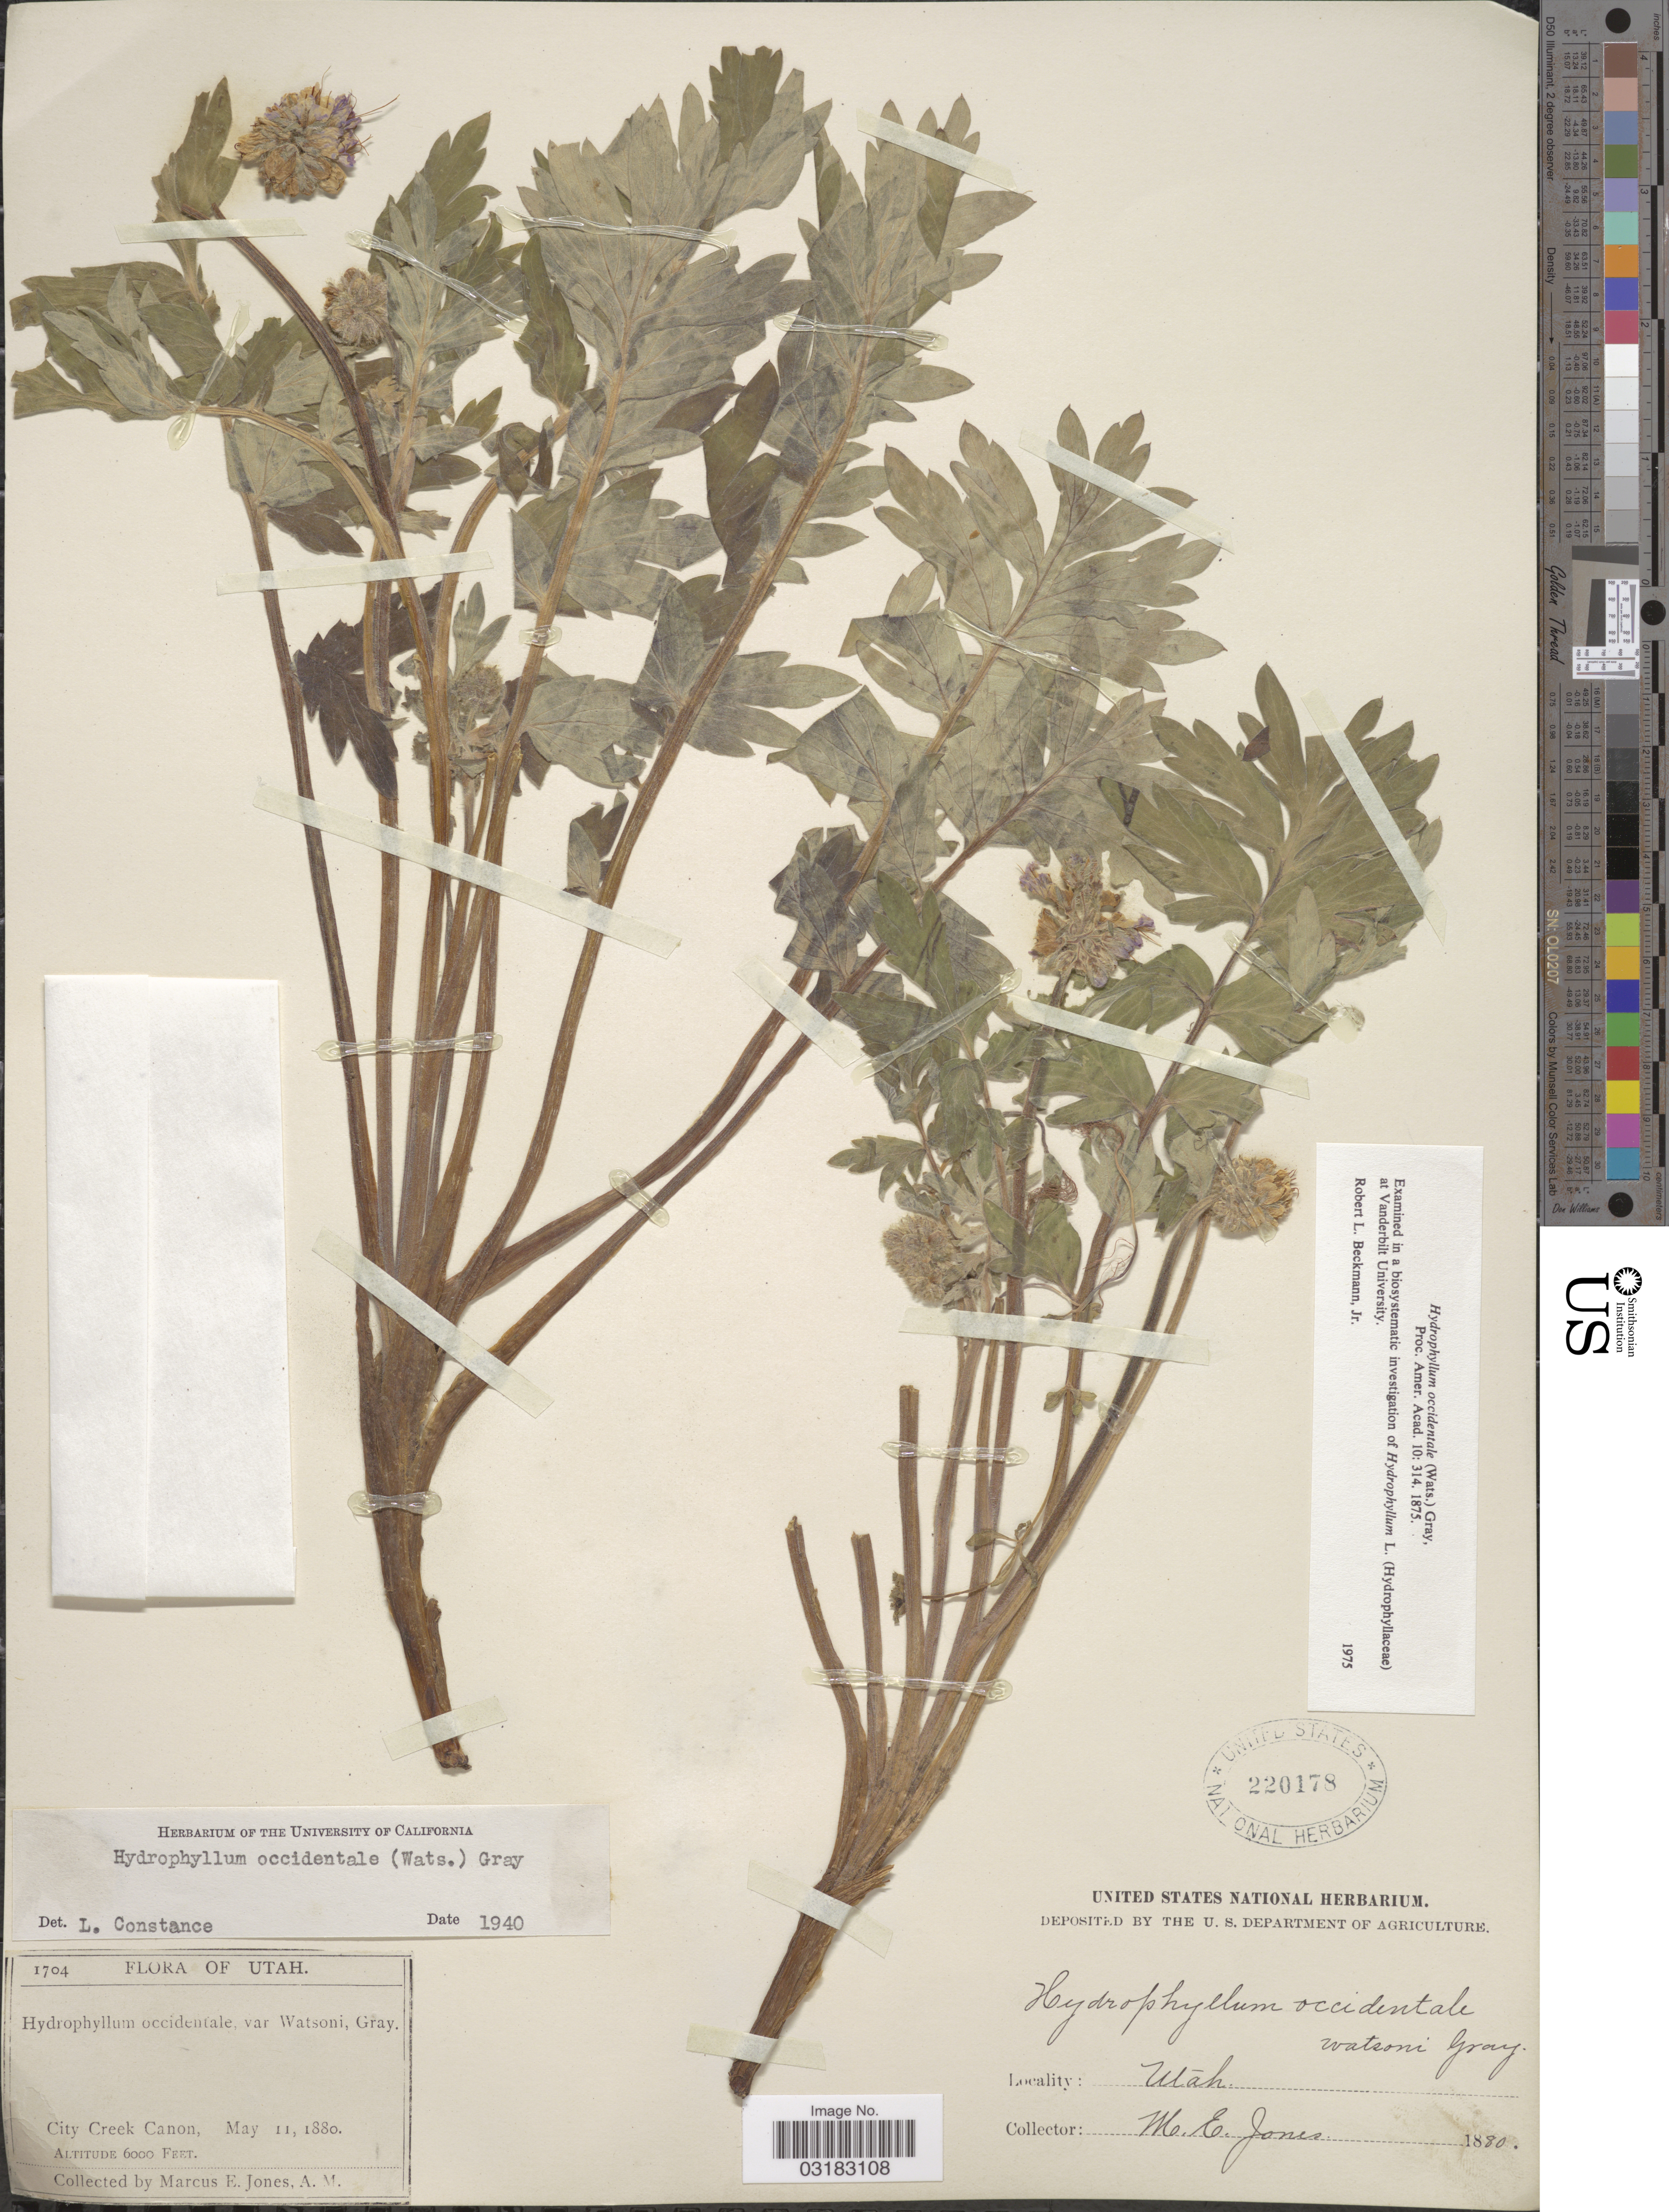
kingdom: Plantae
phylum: Tracheophyta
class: Magnoliopsida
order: Boraginales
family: Hydrophyllaceae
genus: Hydrophyllum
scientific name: Hydrophyllum occidentale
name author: (S. Watson) A. Gray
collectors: M. E. Jones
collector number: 1704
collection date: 1880-05-11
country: United States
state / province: Utah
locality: City Creek Canon.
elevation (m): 1829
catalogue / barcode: US 220178